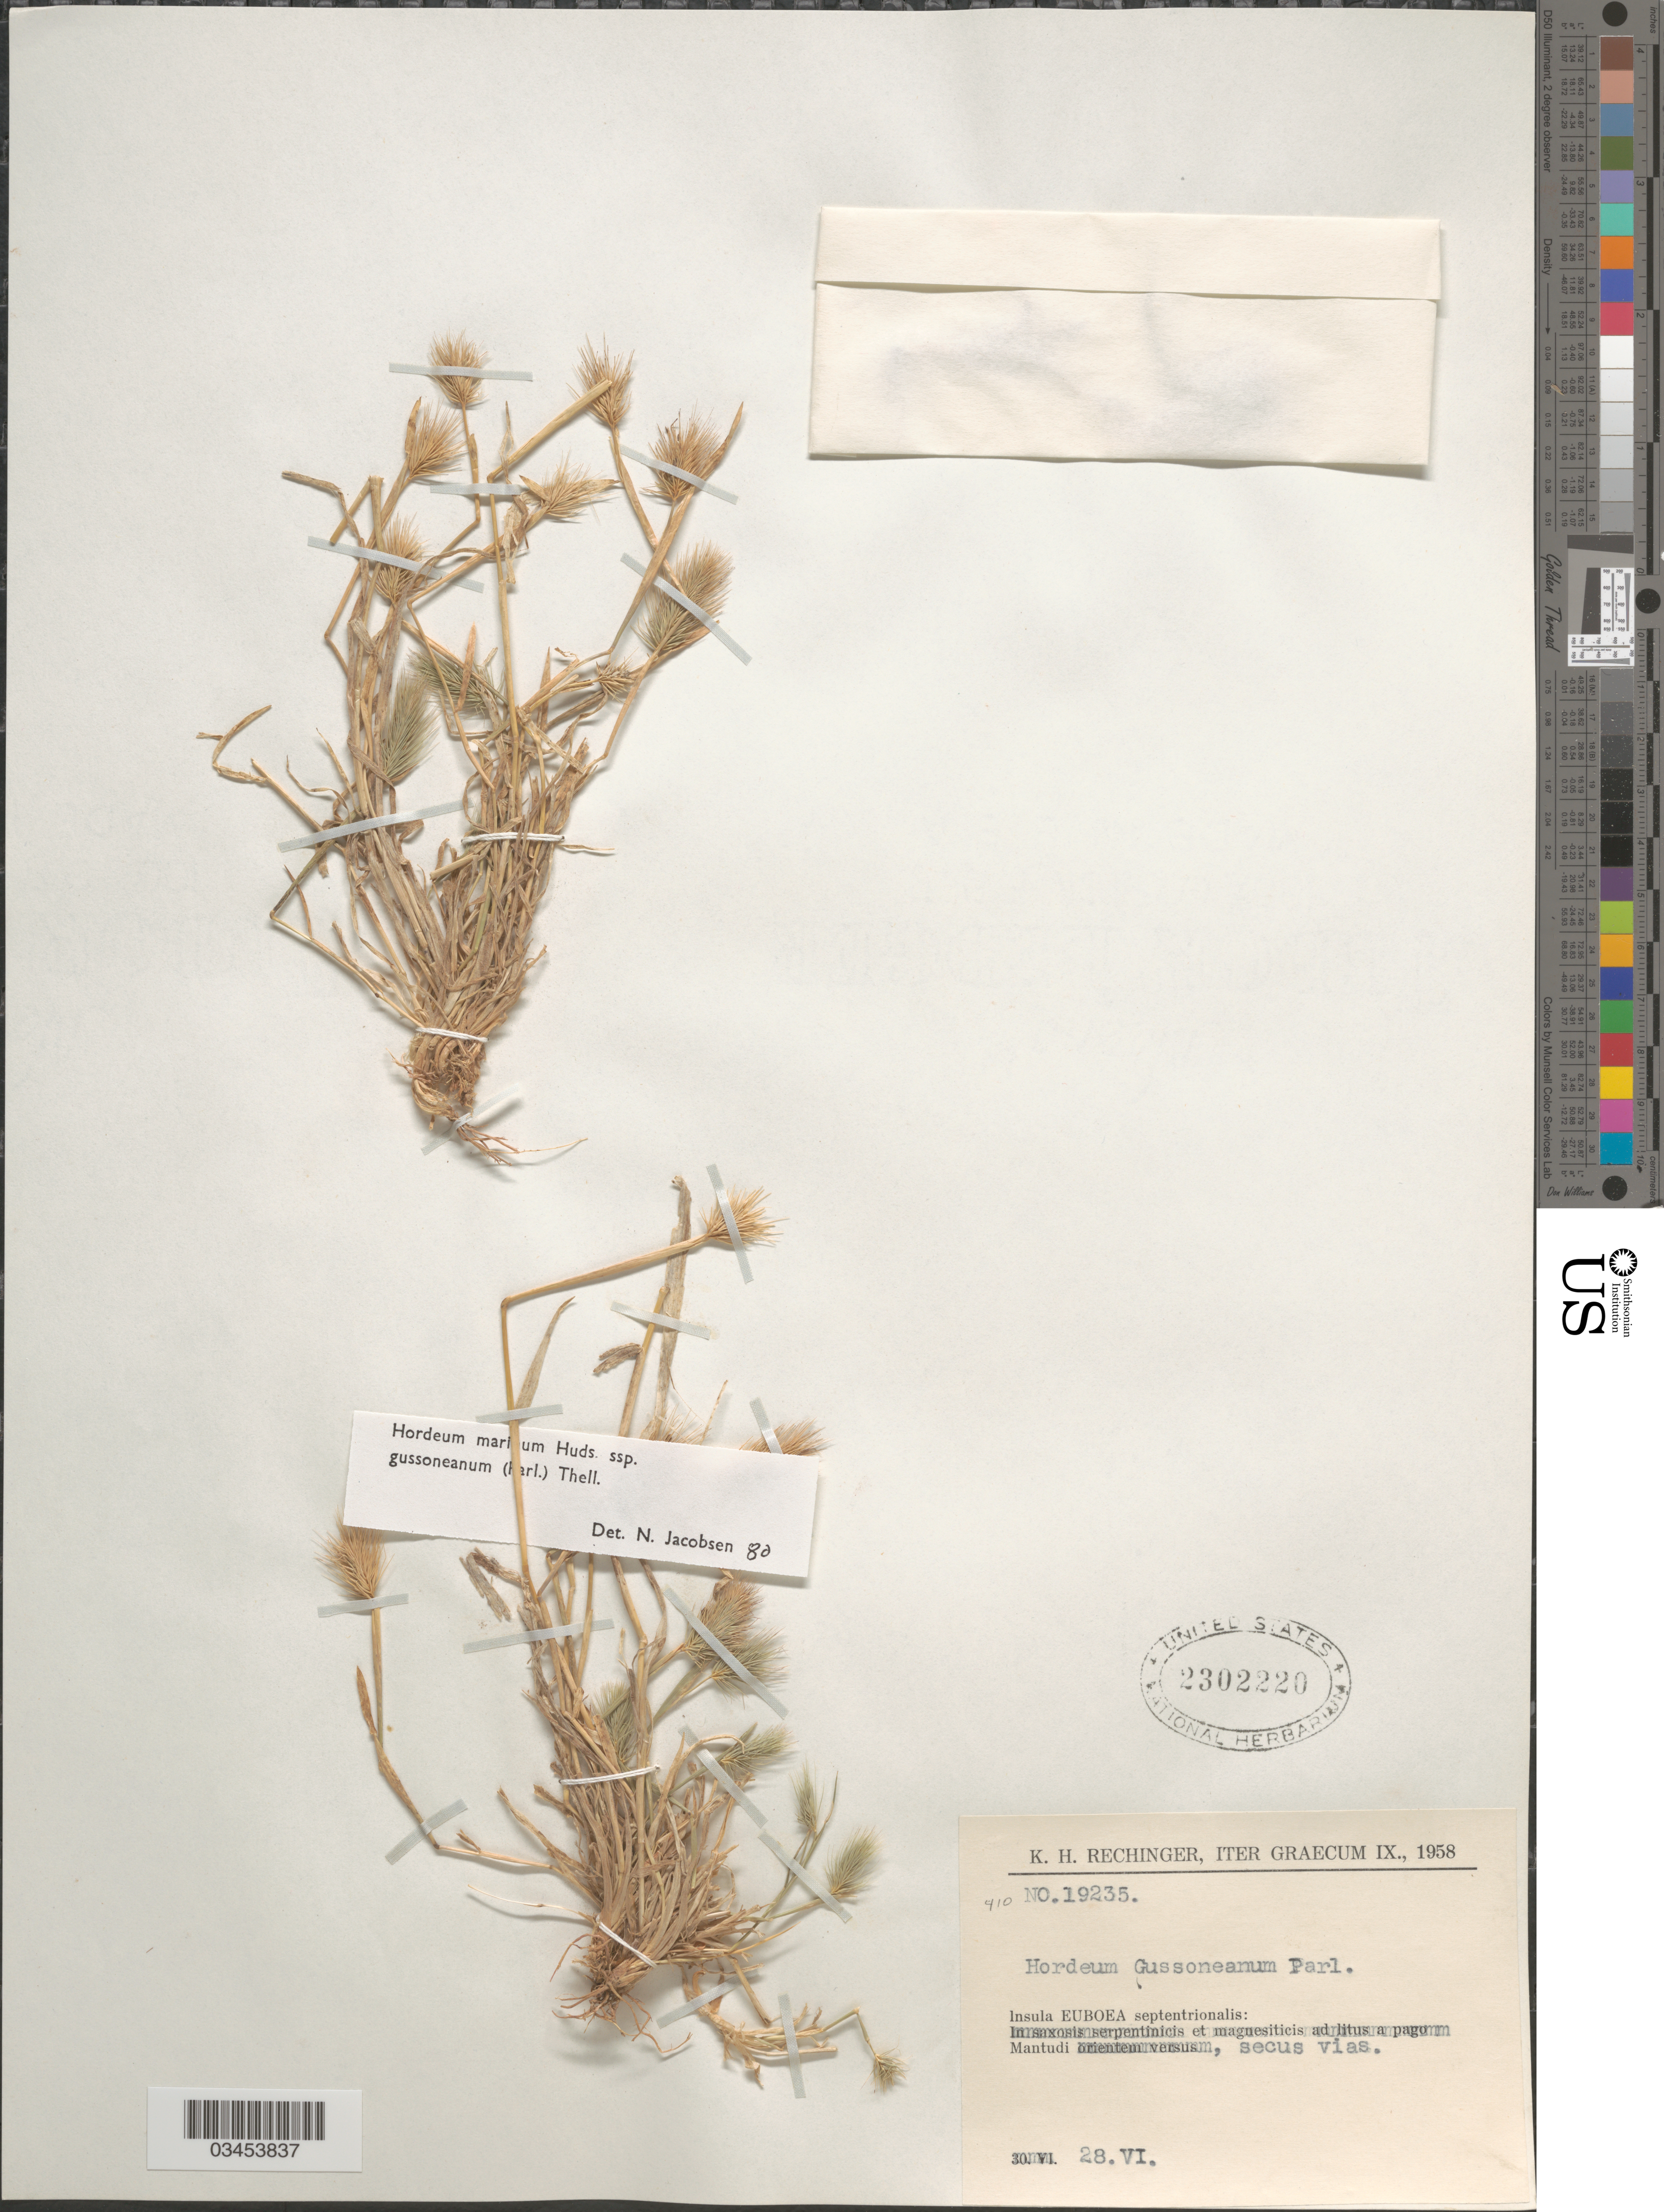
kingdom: Plantae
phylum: Tracheophyta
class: Liliopsida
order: Poales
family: Poaceae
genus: Hordeum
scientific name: Hordeum marinum subsp. gussoneanum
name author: (Parl.) Thell.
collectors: K. H. Rechinger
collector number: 19235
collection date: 1958-06-28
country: Greece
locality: Iter Graecum IX., 1958. Insula EUBOEA septentrionalis: Mantudi, secus vias.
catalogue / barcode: US 2302220